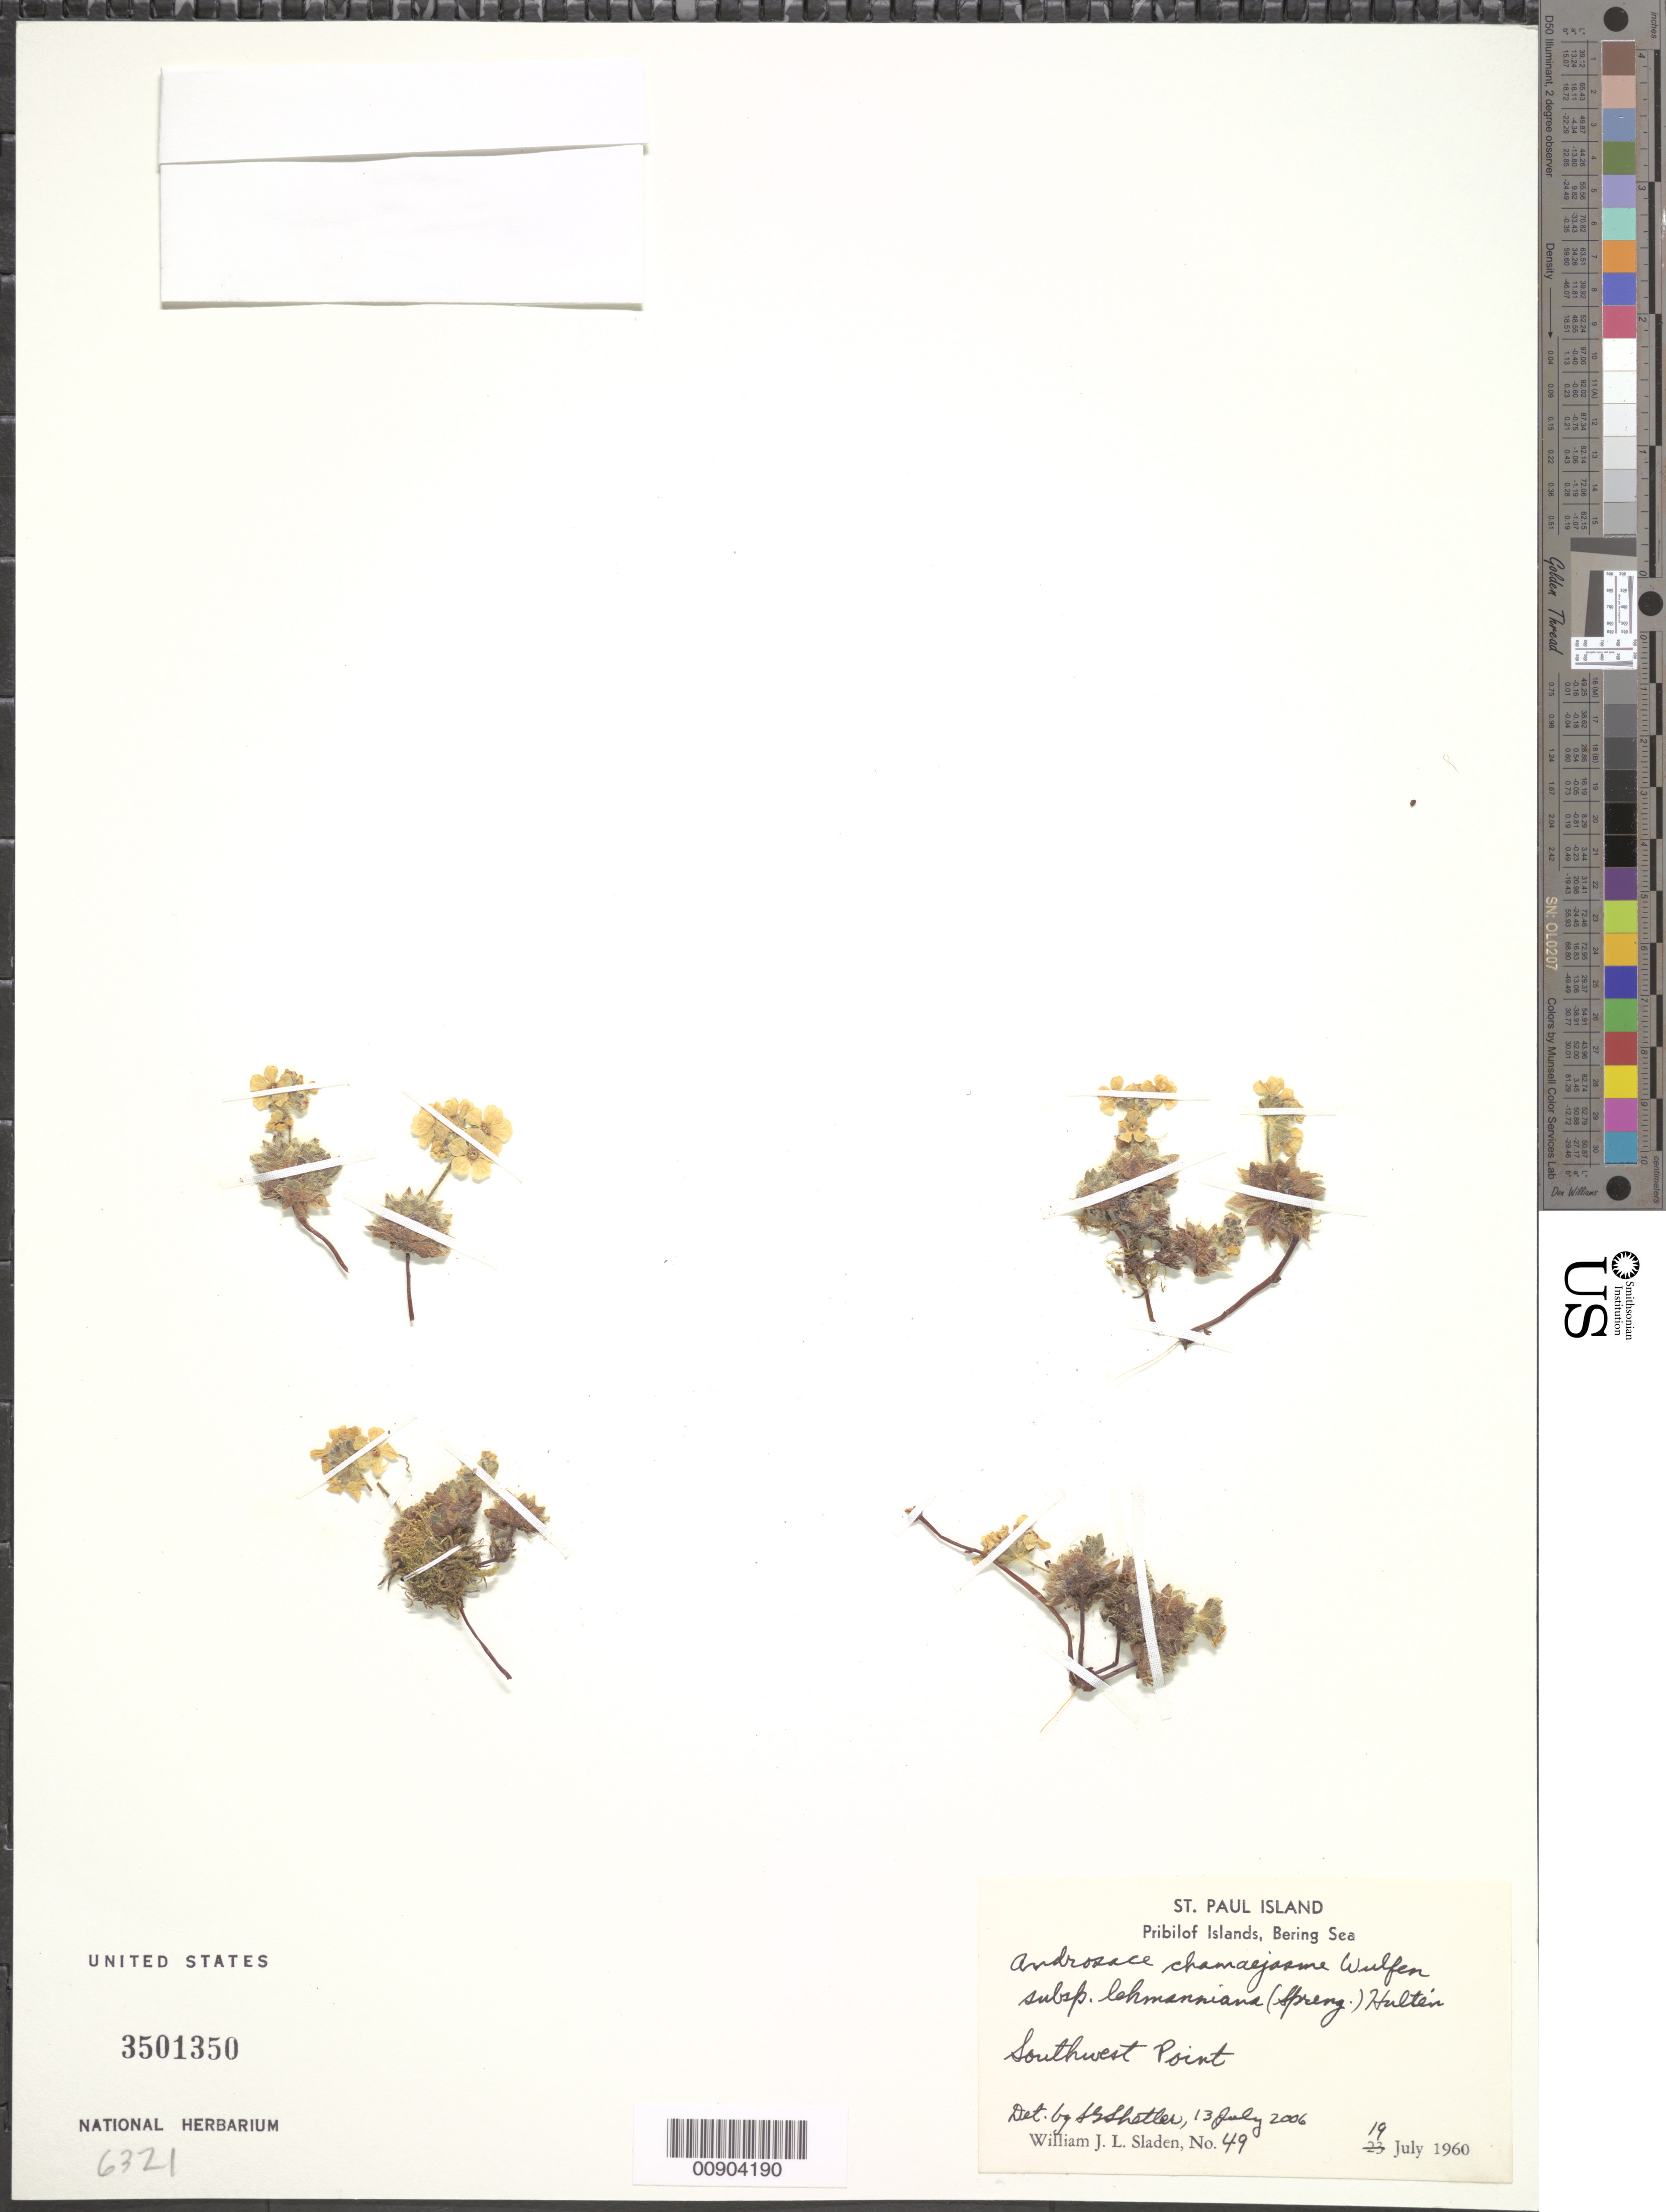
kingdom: Plantae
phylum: Tracheophyta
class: Magnoliopsida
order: Ericales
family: Primulaceae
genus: Androsace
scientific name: Androsace chamaejasme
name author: Wulfen ex Host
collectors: W. Sladen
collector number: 49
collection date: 1960-07-19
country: United States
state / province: Alaska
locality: St. Paul Island. Pribilof Islands, Bering Sea. Southwest Point.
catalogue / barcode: US 3501350